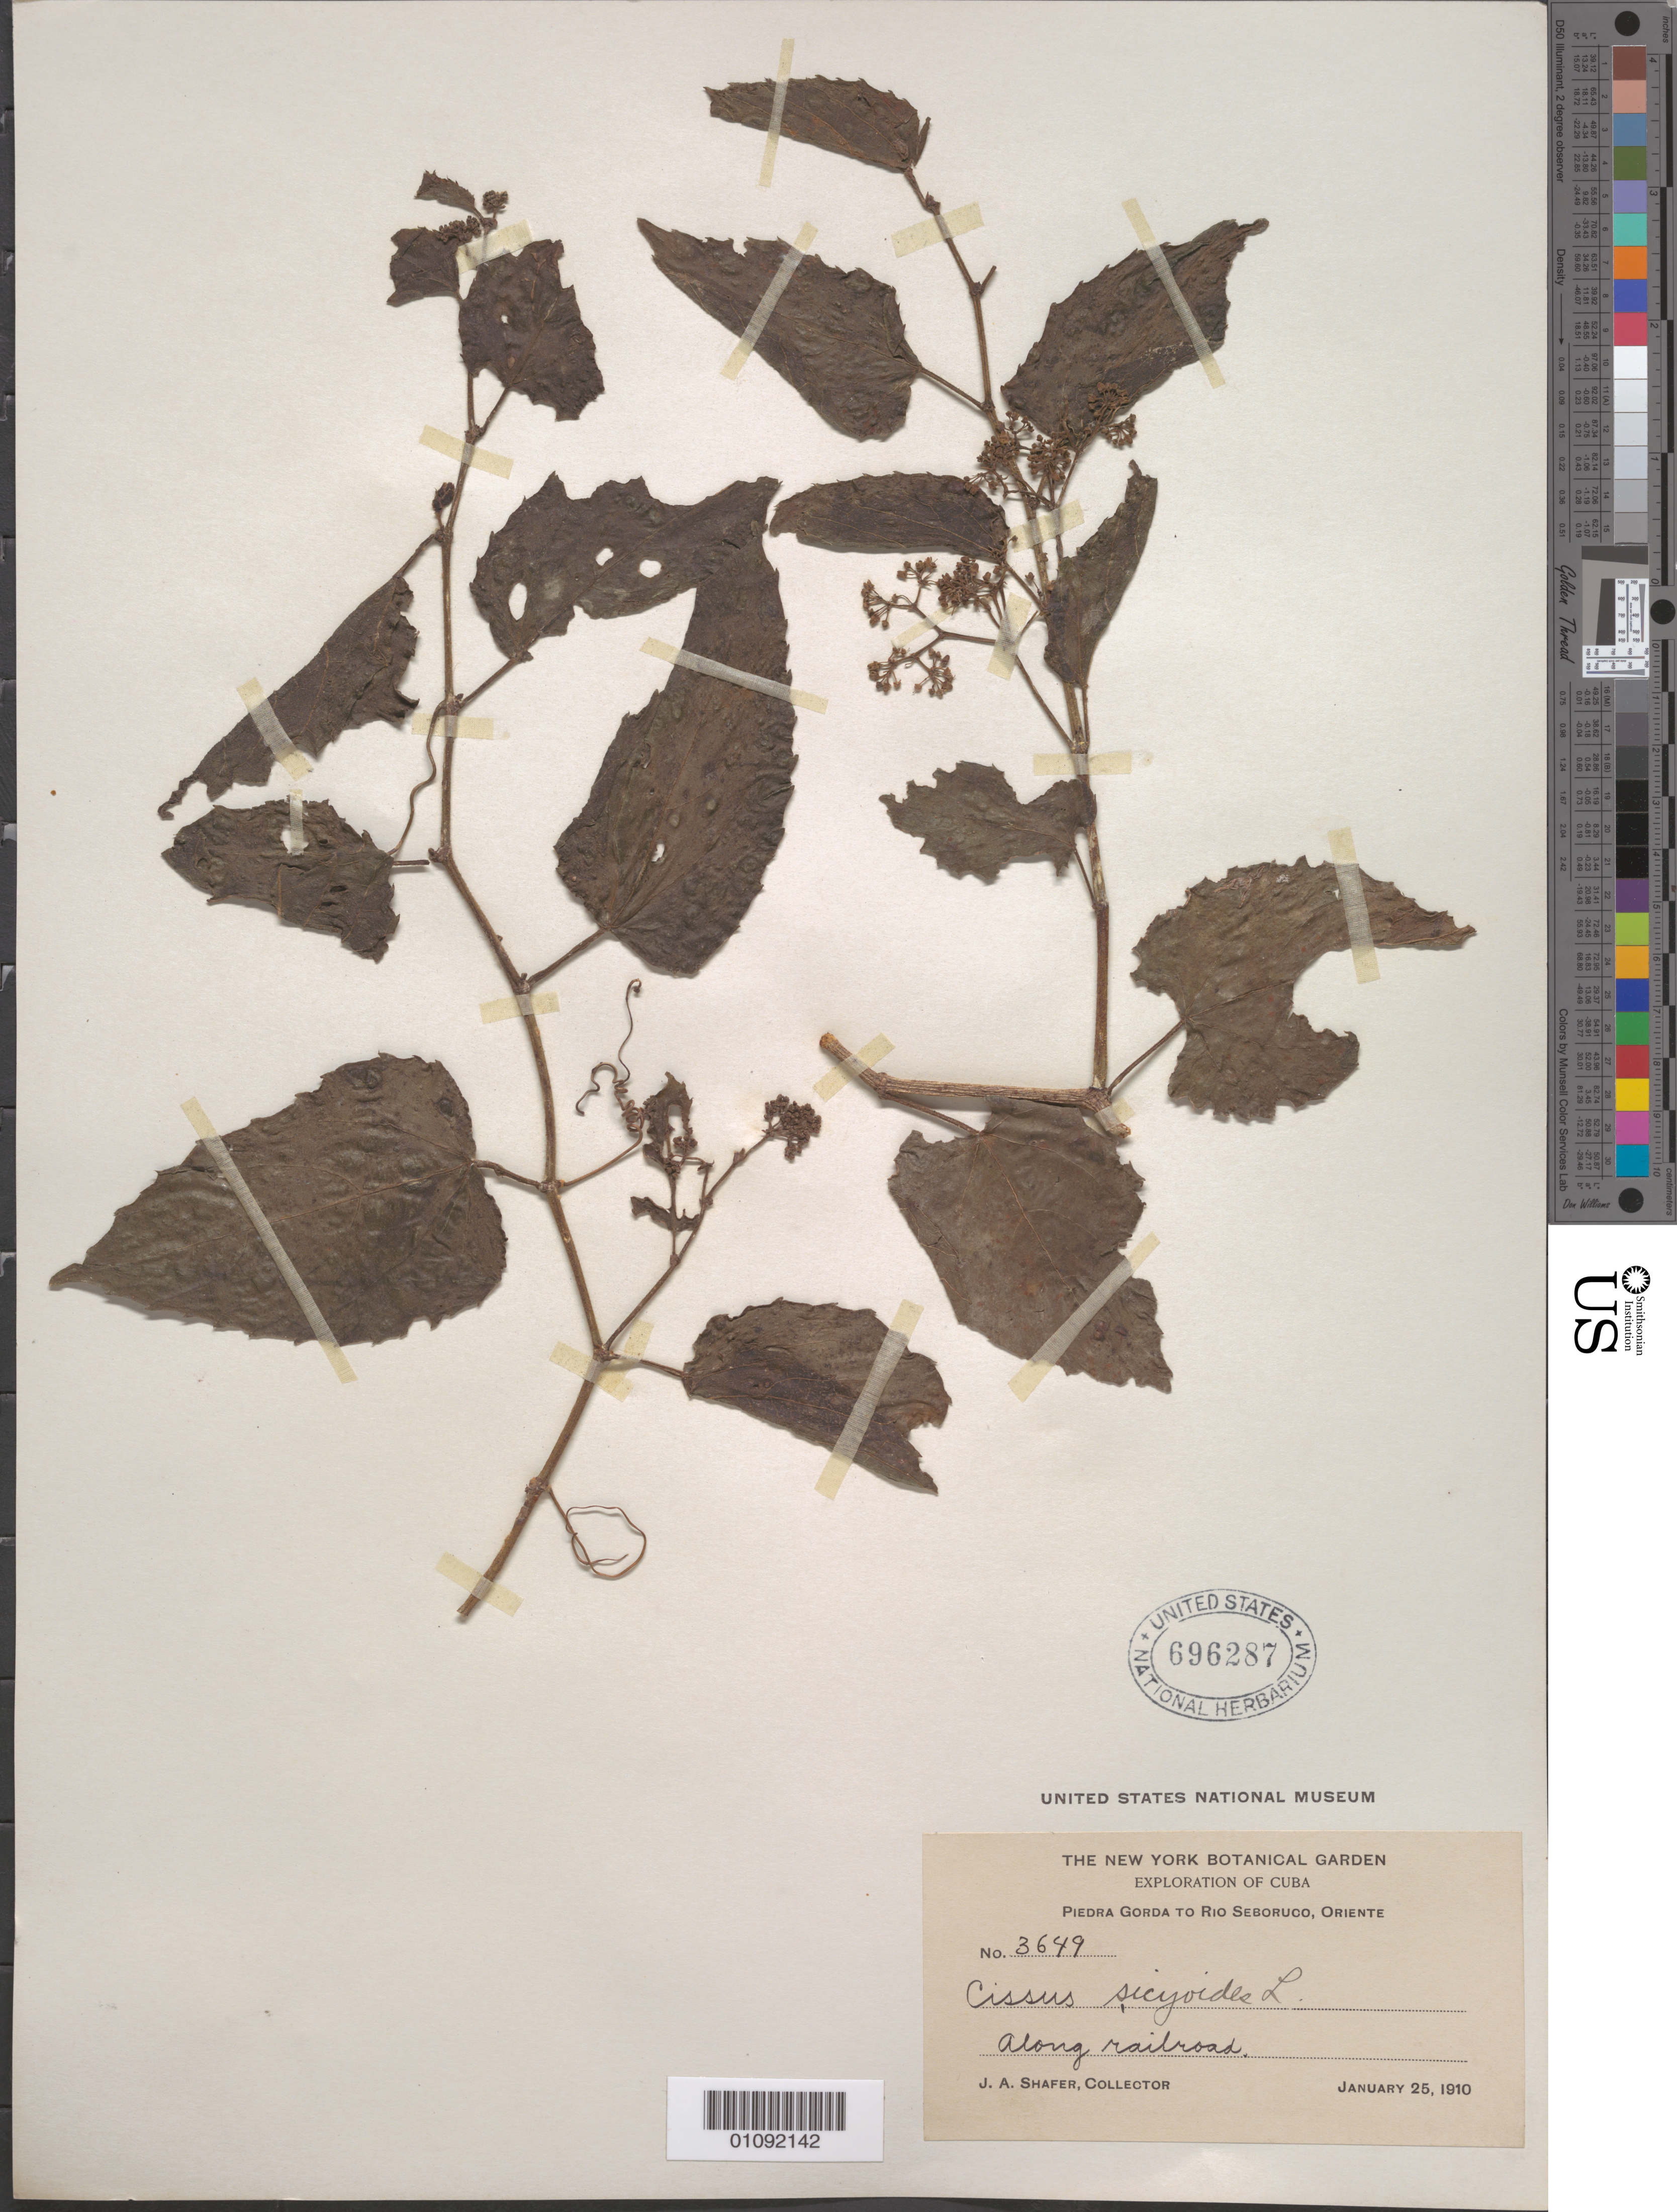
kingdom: Plantae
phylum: Tracheophyta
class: Magnoliopsida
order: Vitales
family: Vitaceae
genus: Cissus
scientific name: Cissus verticillata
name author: (L.) Nicolson & C.E. Jarvis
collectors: J. A. Shafer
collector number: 3649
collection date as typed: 25 Jan 1910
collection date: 1910-01-25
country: Cuba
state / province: Holguín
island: Cuba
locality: Piedra Gorda to Rio Seboruco, Oriente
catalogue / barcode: US 696287